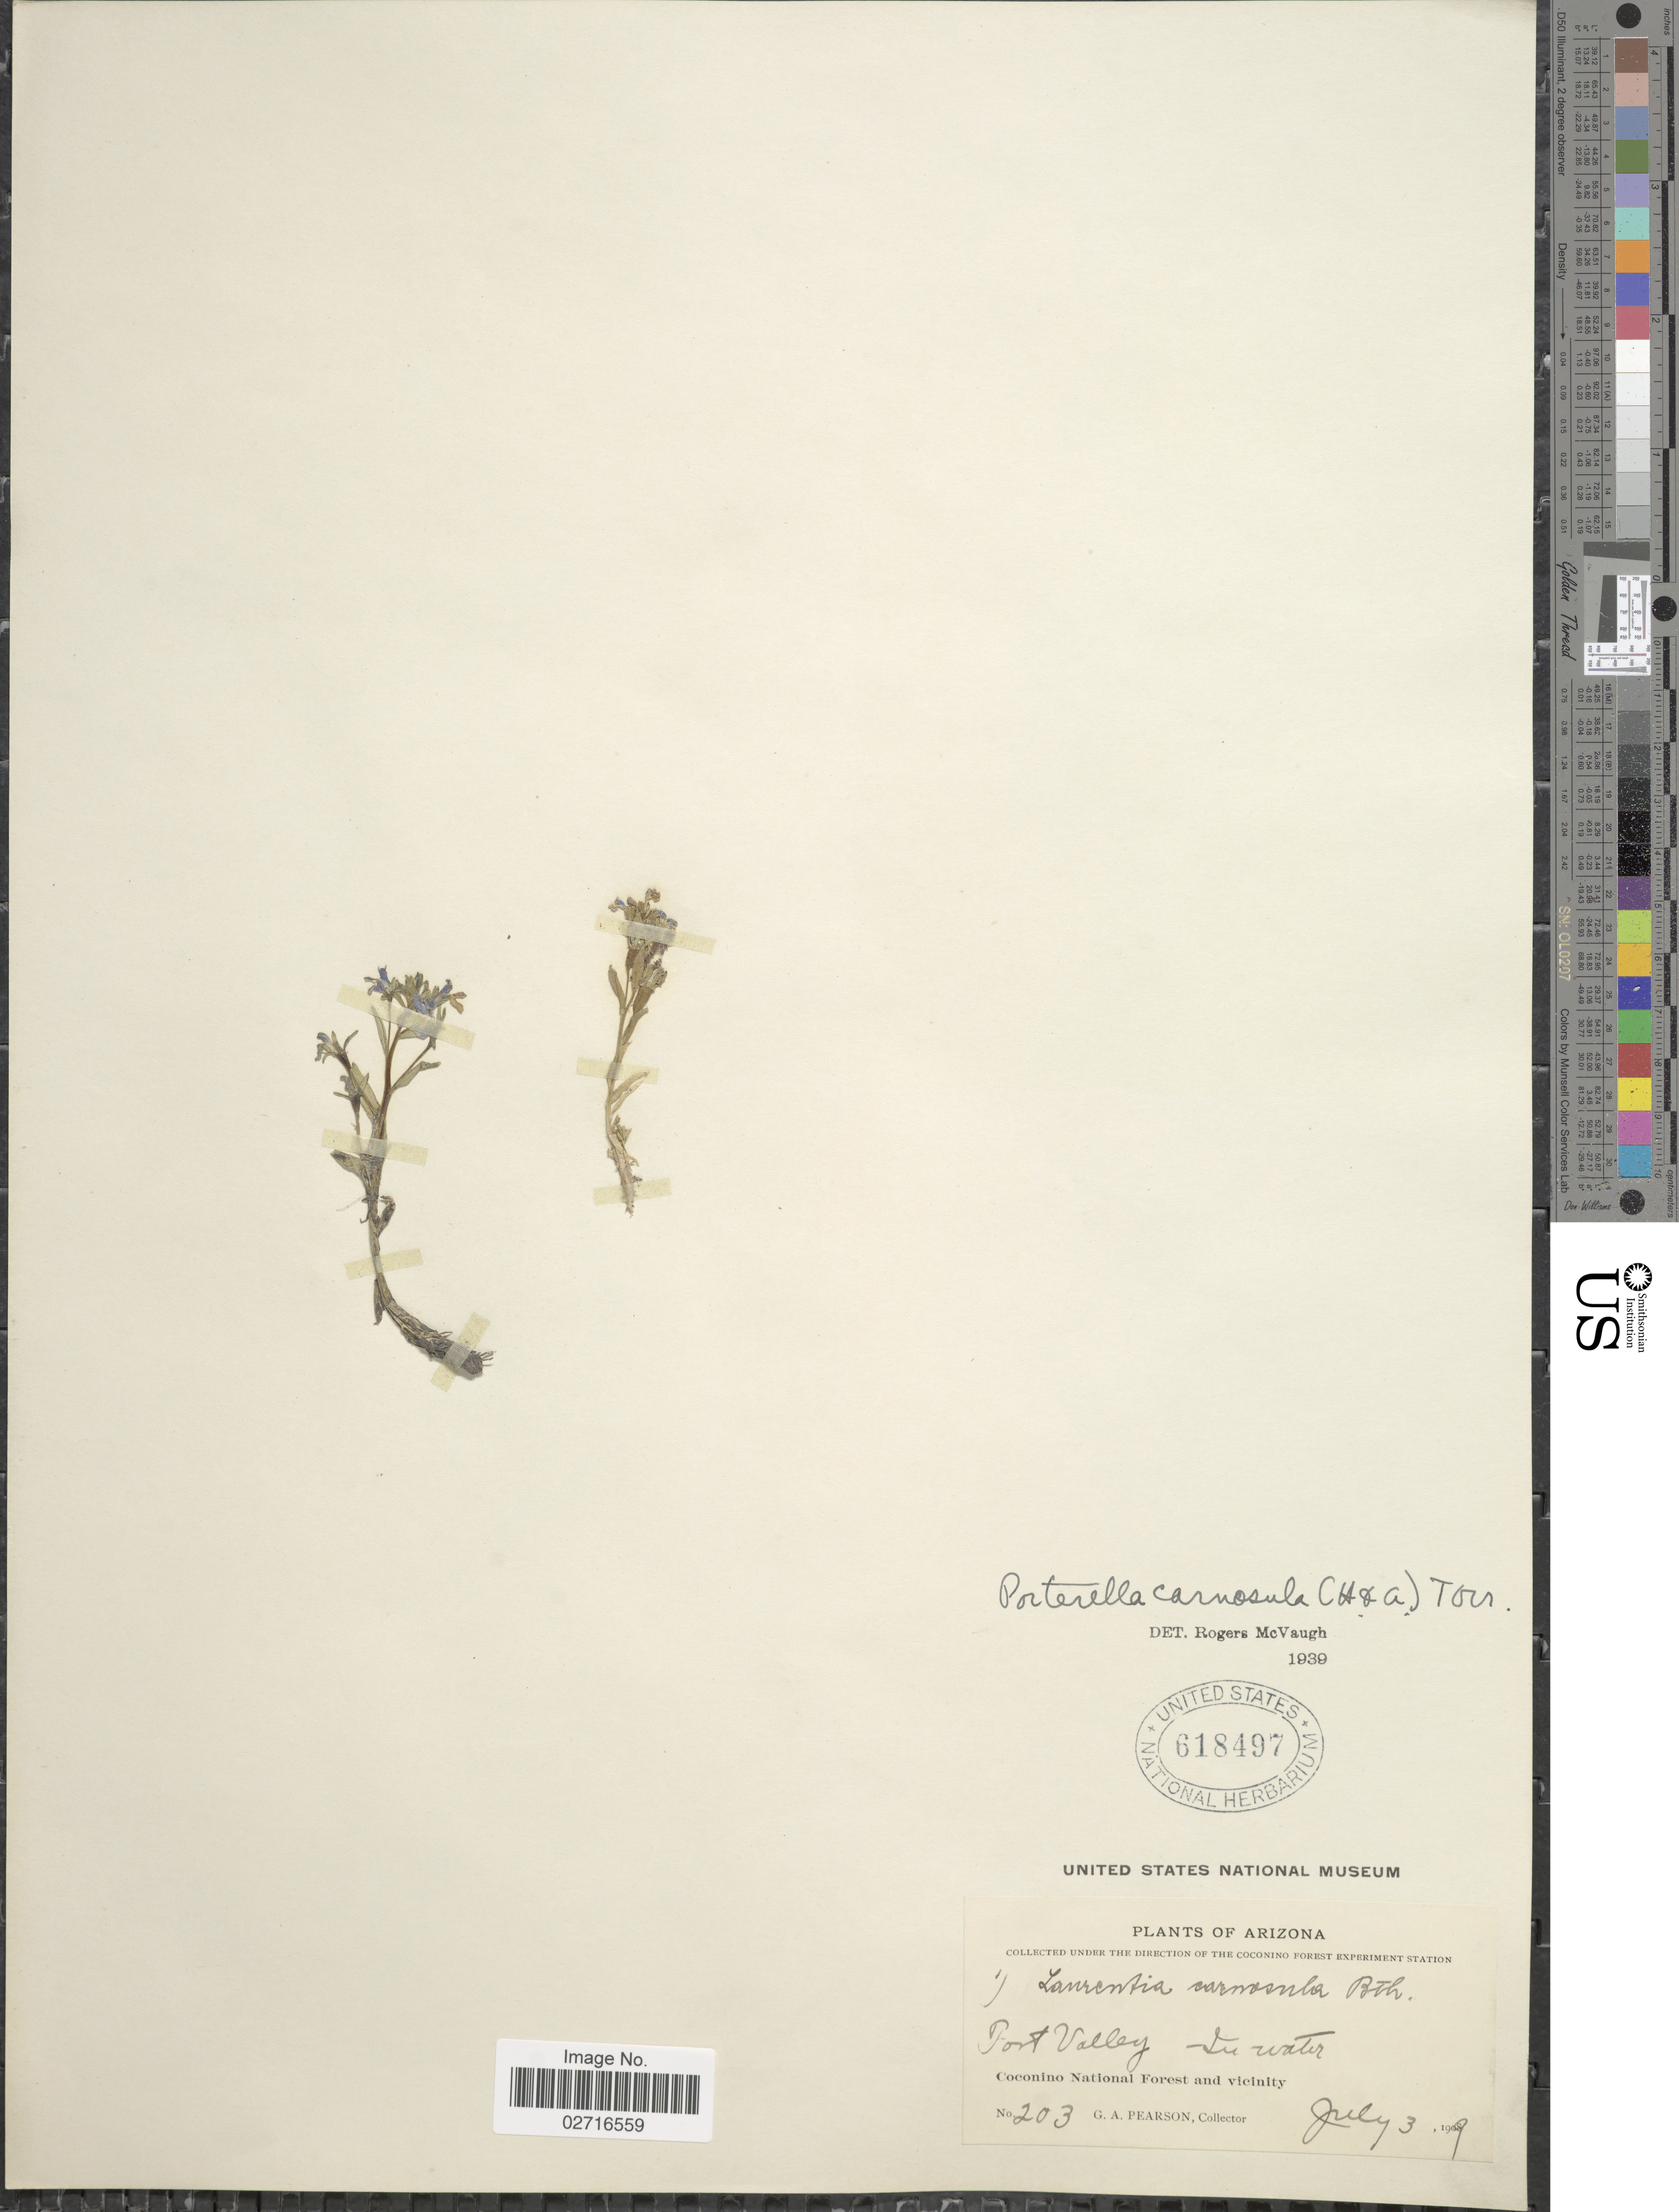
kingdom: Plantae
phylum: Tracheophyta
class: Magnoliopsida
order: Asterales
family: Campanulaceae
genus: Laurentia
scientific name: Laurentia carnosula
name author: (Hook. & Arn.) Benth. ex A. Gray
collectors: G. Pearson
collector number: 203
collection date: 1909-07-03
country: United States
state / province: Arizona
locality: Fort Valley, in water, Coconino National Forest and vicinity.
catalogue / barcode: US 618497